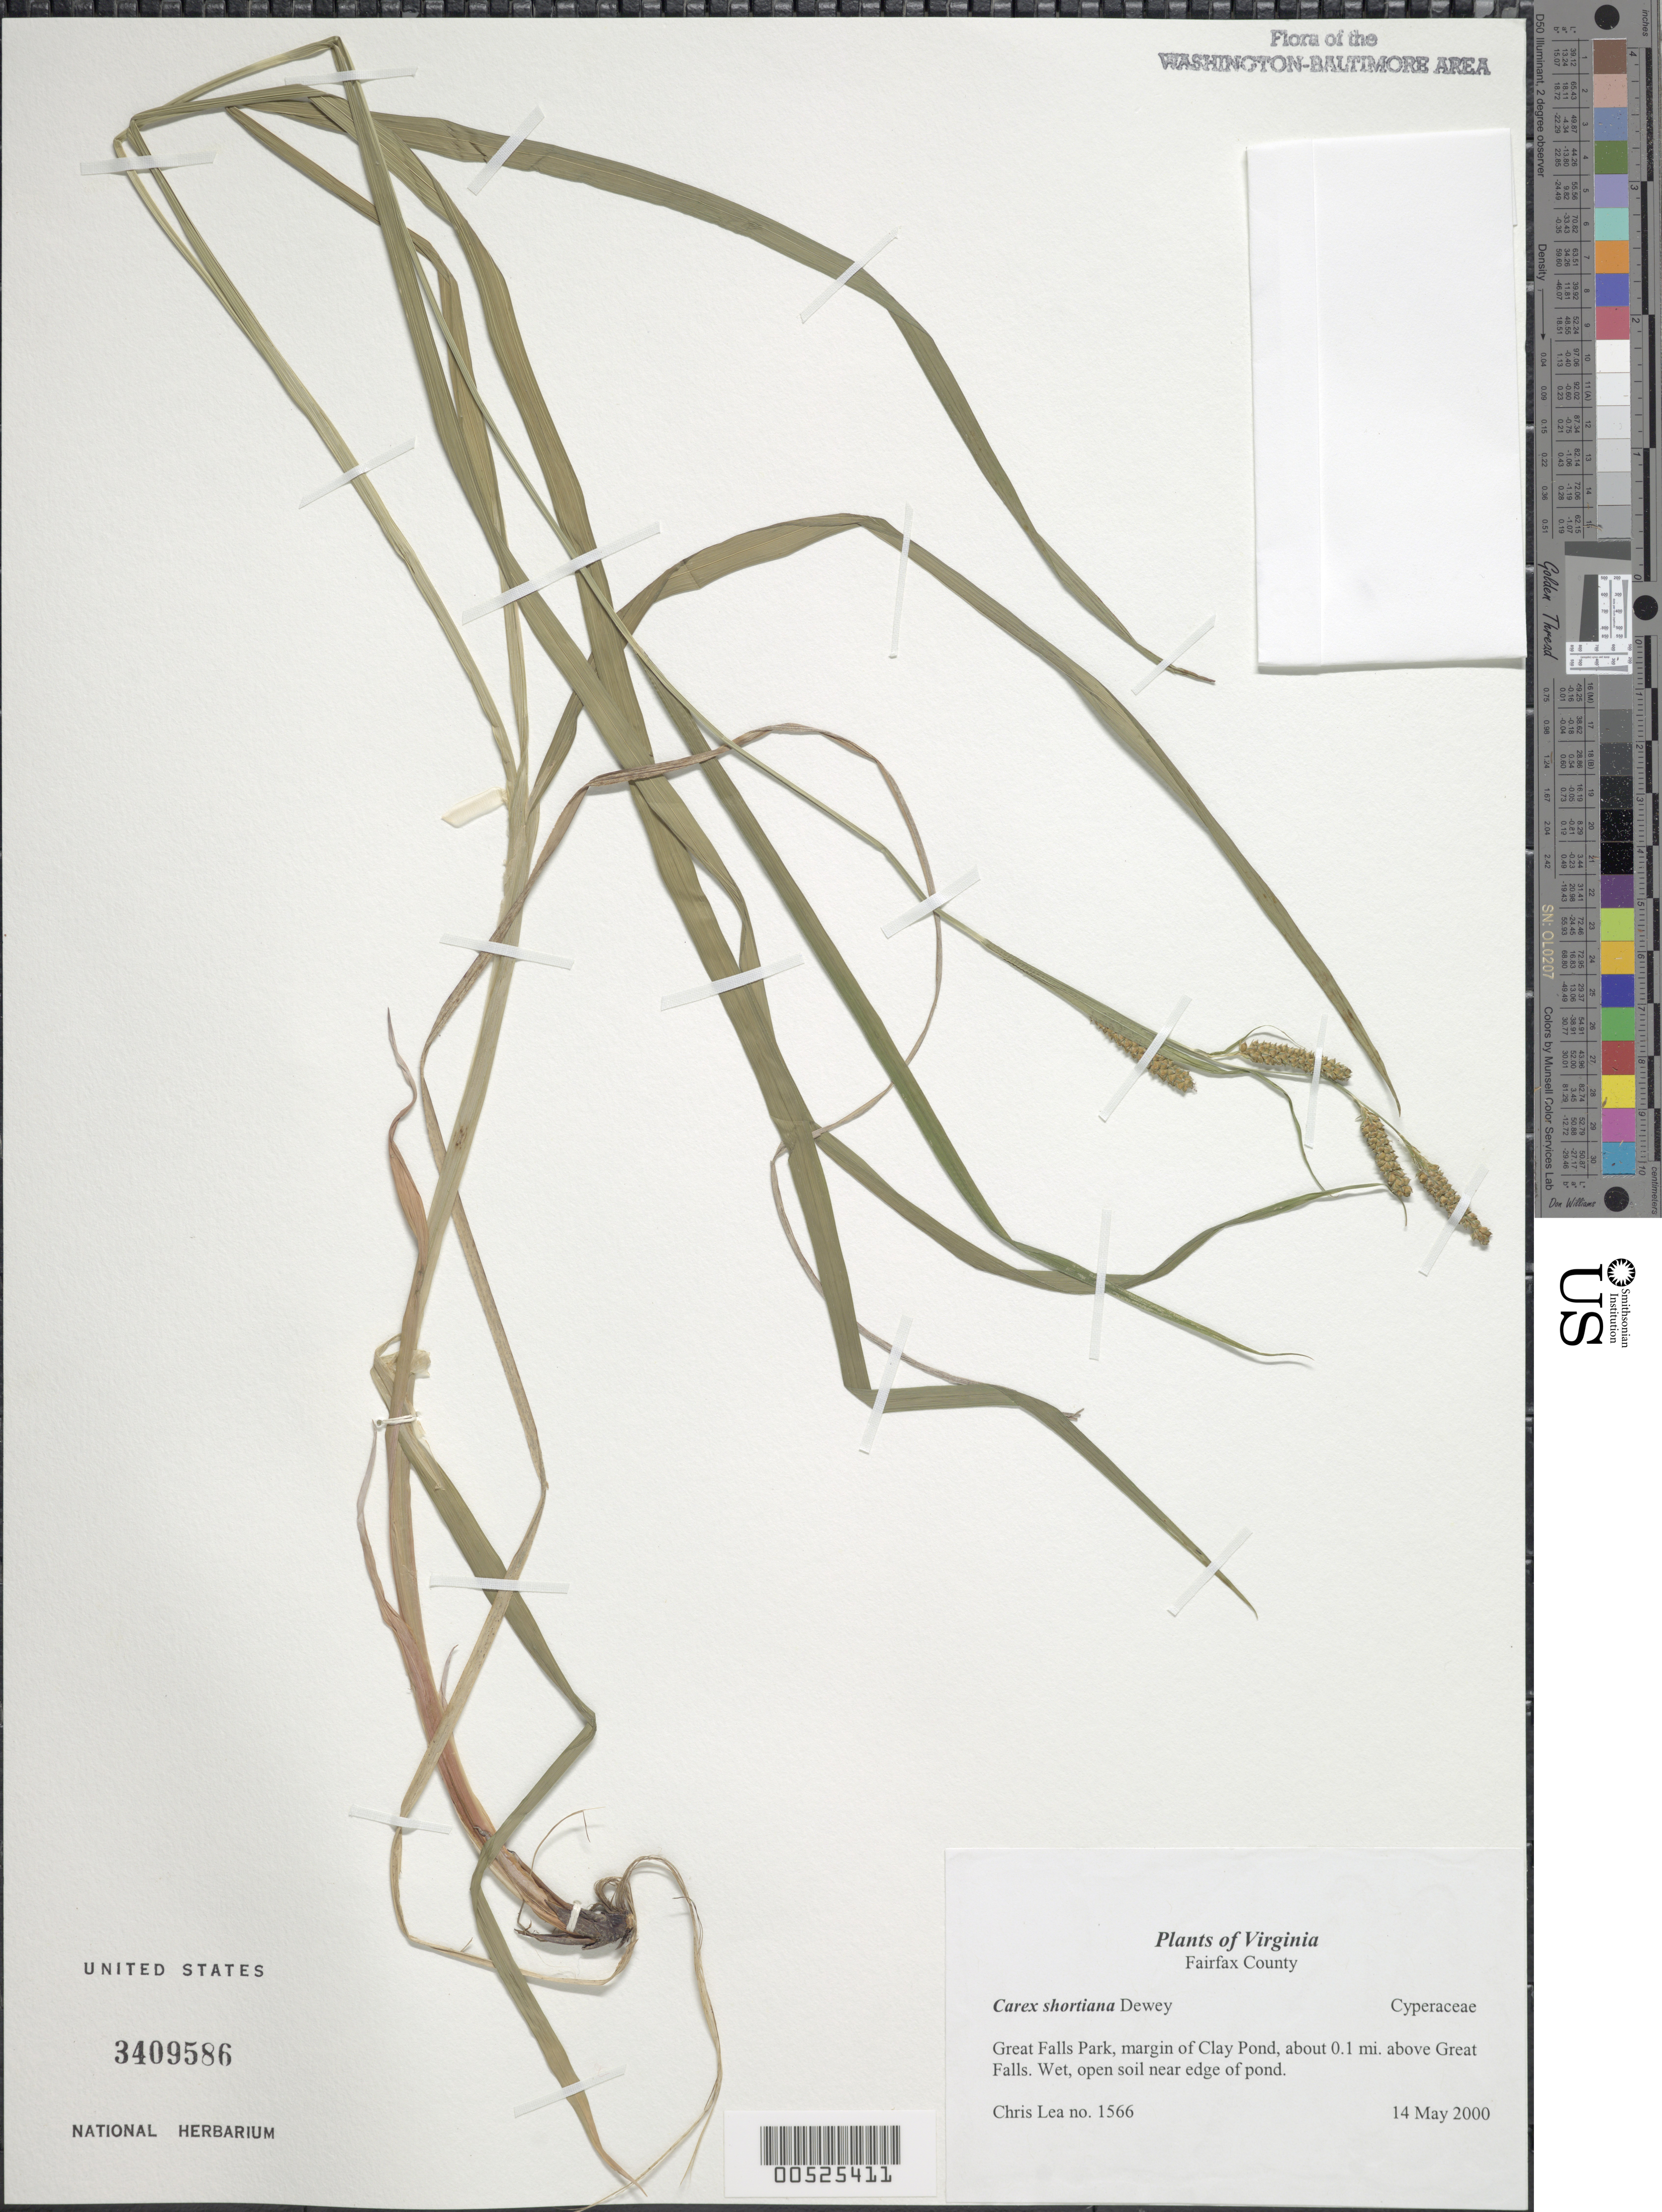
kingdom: Plantae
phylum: Tracheophyta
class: Liliopsida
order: Poales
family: Cyperaceae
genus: Carex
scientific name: Carex shortiana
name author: Dewey & Torr.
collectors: C. Lea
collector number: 1566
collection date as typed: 14 May 2000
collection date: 2000-05-14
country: United States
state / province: Virginia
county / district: Fairfax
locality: Great Falls Park, margin of Clay Pond, about 0.1 mi. above Great Falls.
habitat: Wet, open soil near edge of pond.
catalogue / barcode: US 3409586